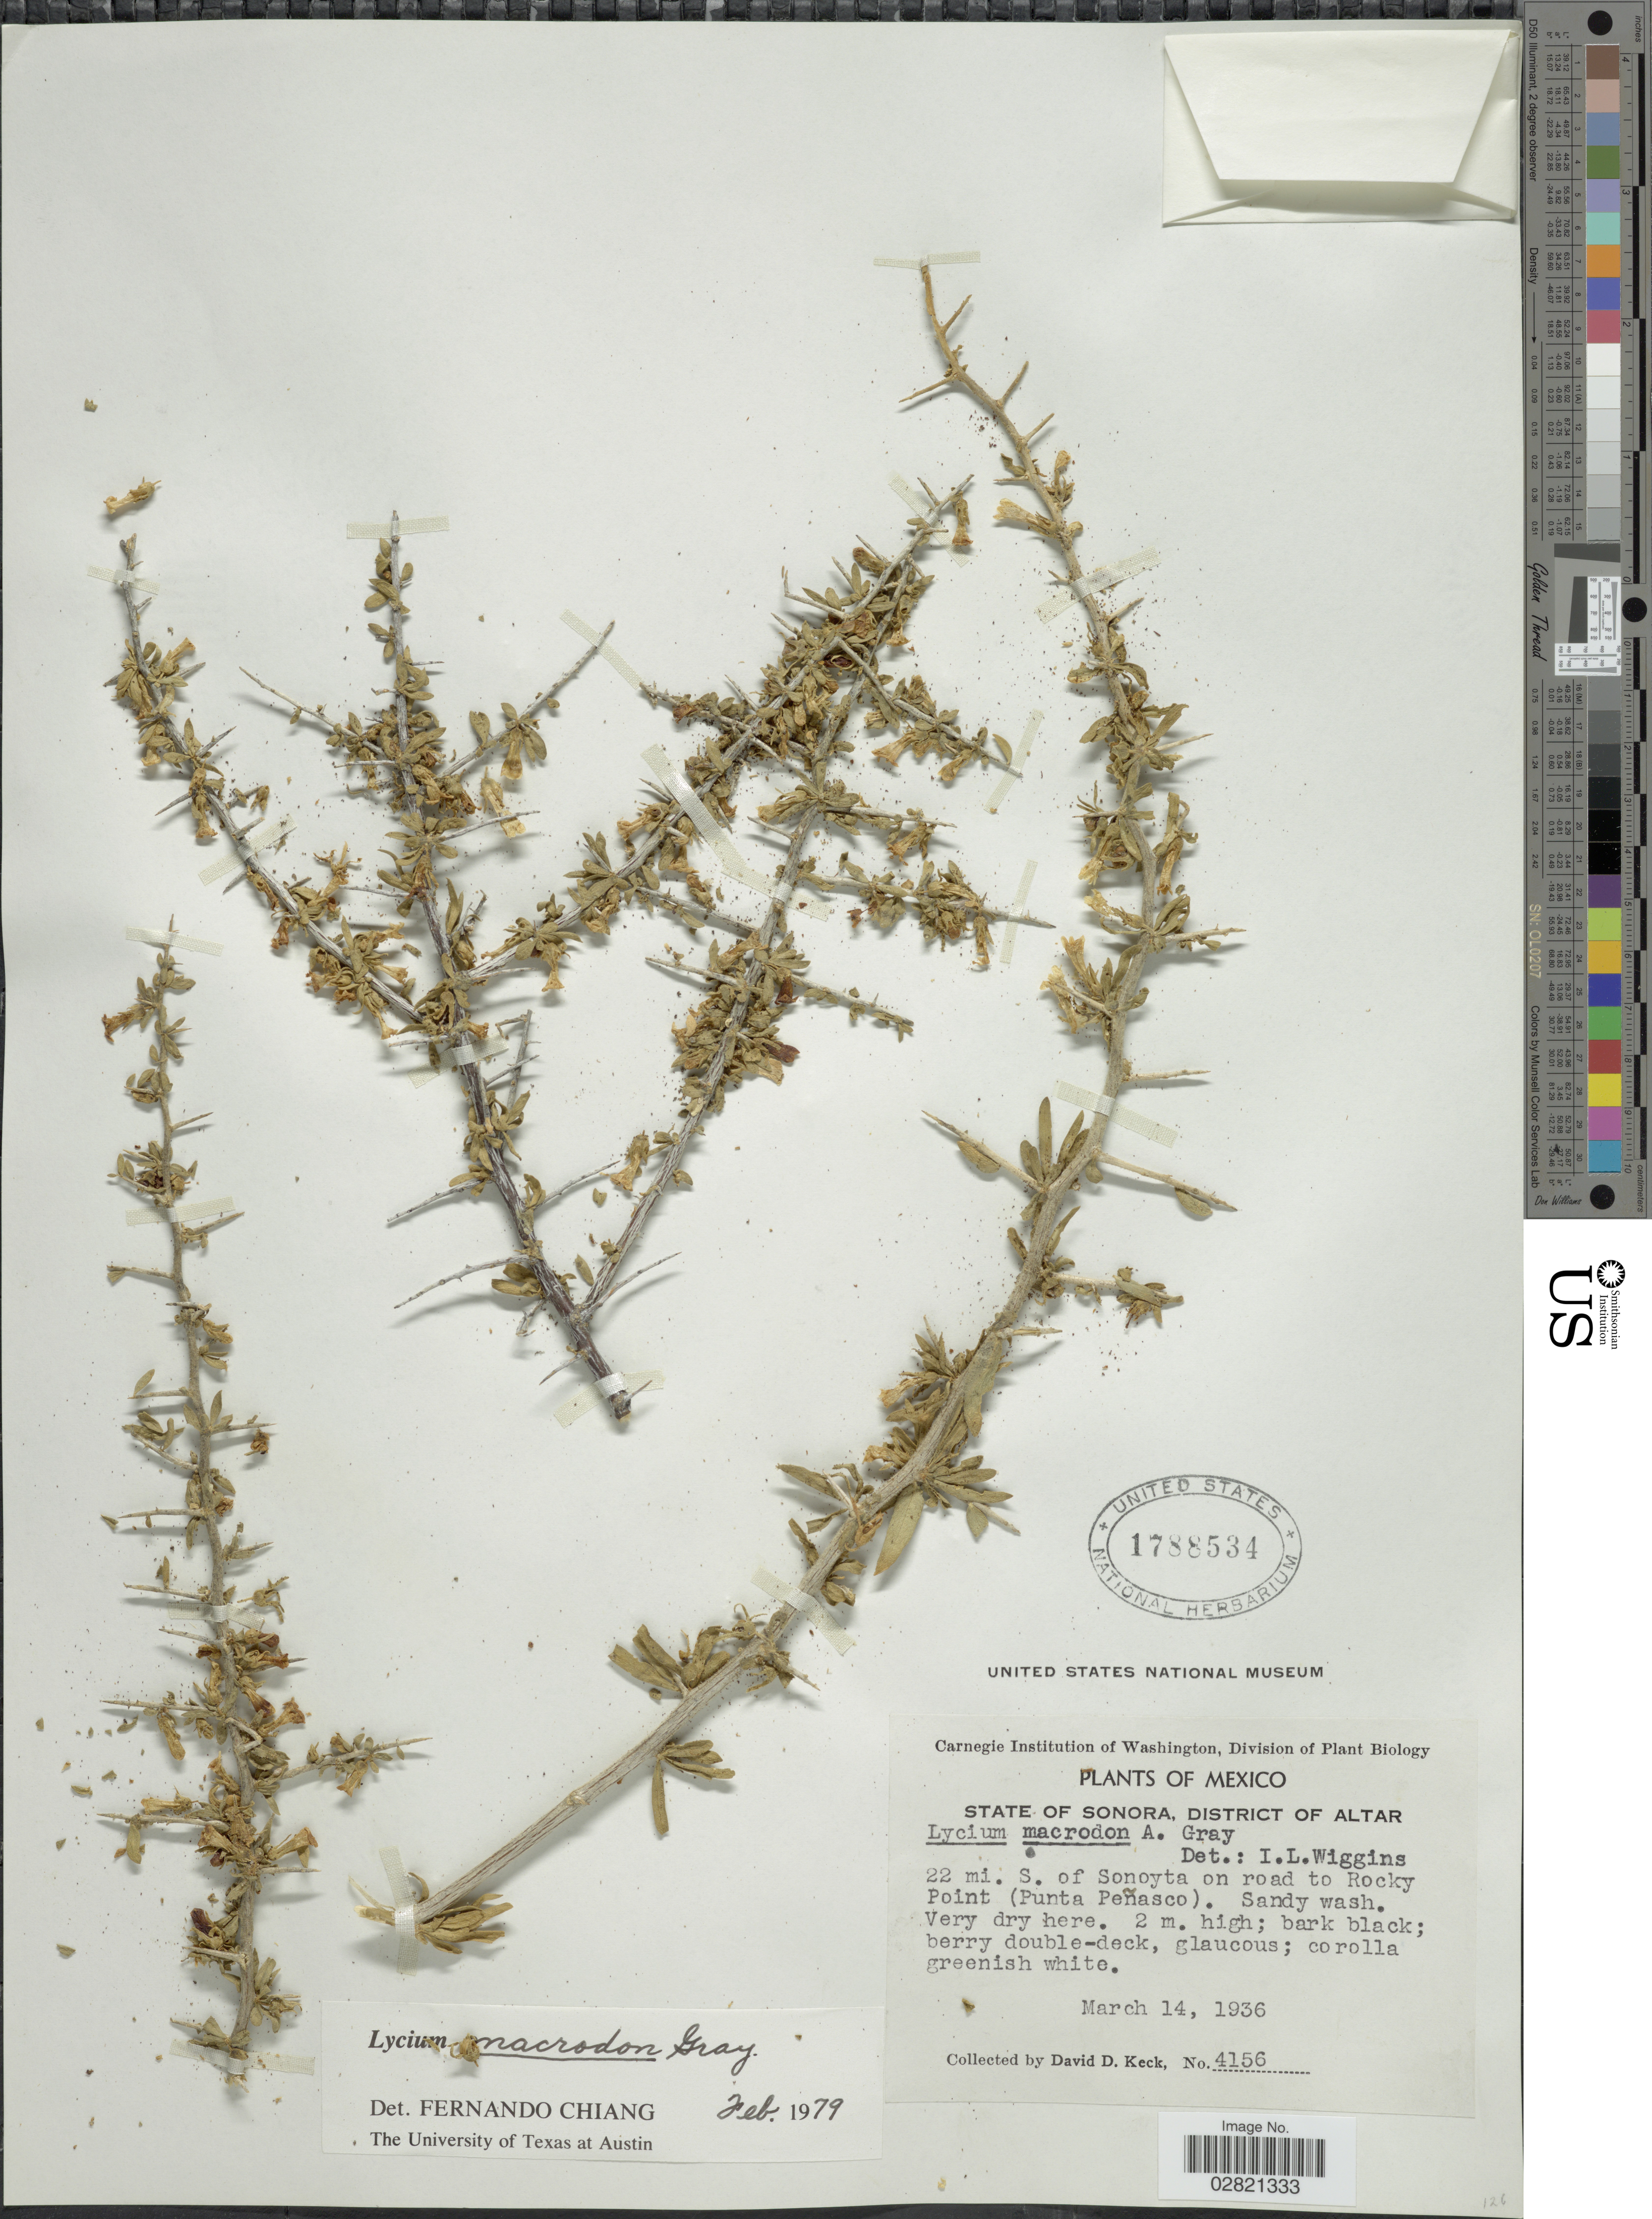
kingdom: Plantae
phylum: Tracheophyta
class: Magnoliopsida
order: Solanales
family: Solanaceae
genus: Lycium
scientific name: Lycium macrodon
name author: A. Gray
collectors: D. D. Keck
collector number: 4156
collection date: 1936-03-14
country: Mexico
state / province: Sonora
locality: District of Altar, 22 mi. S. of Sonoyta on road to Rocky Point (Punta Peñasco).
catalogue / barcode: US 1788534